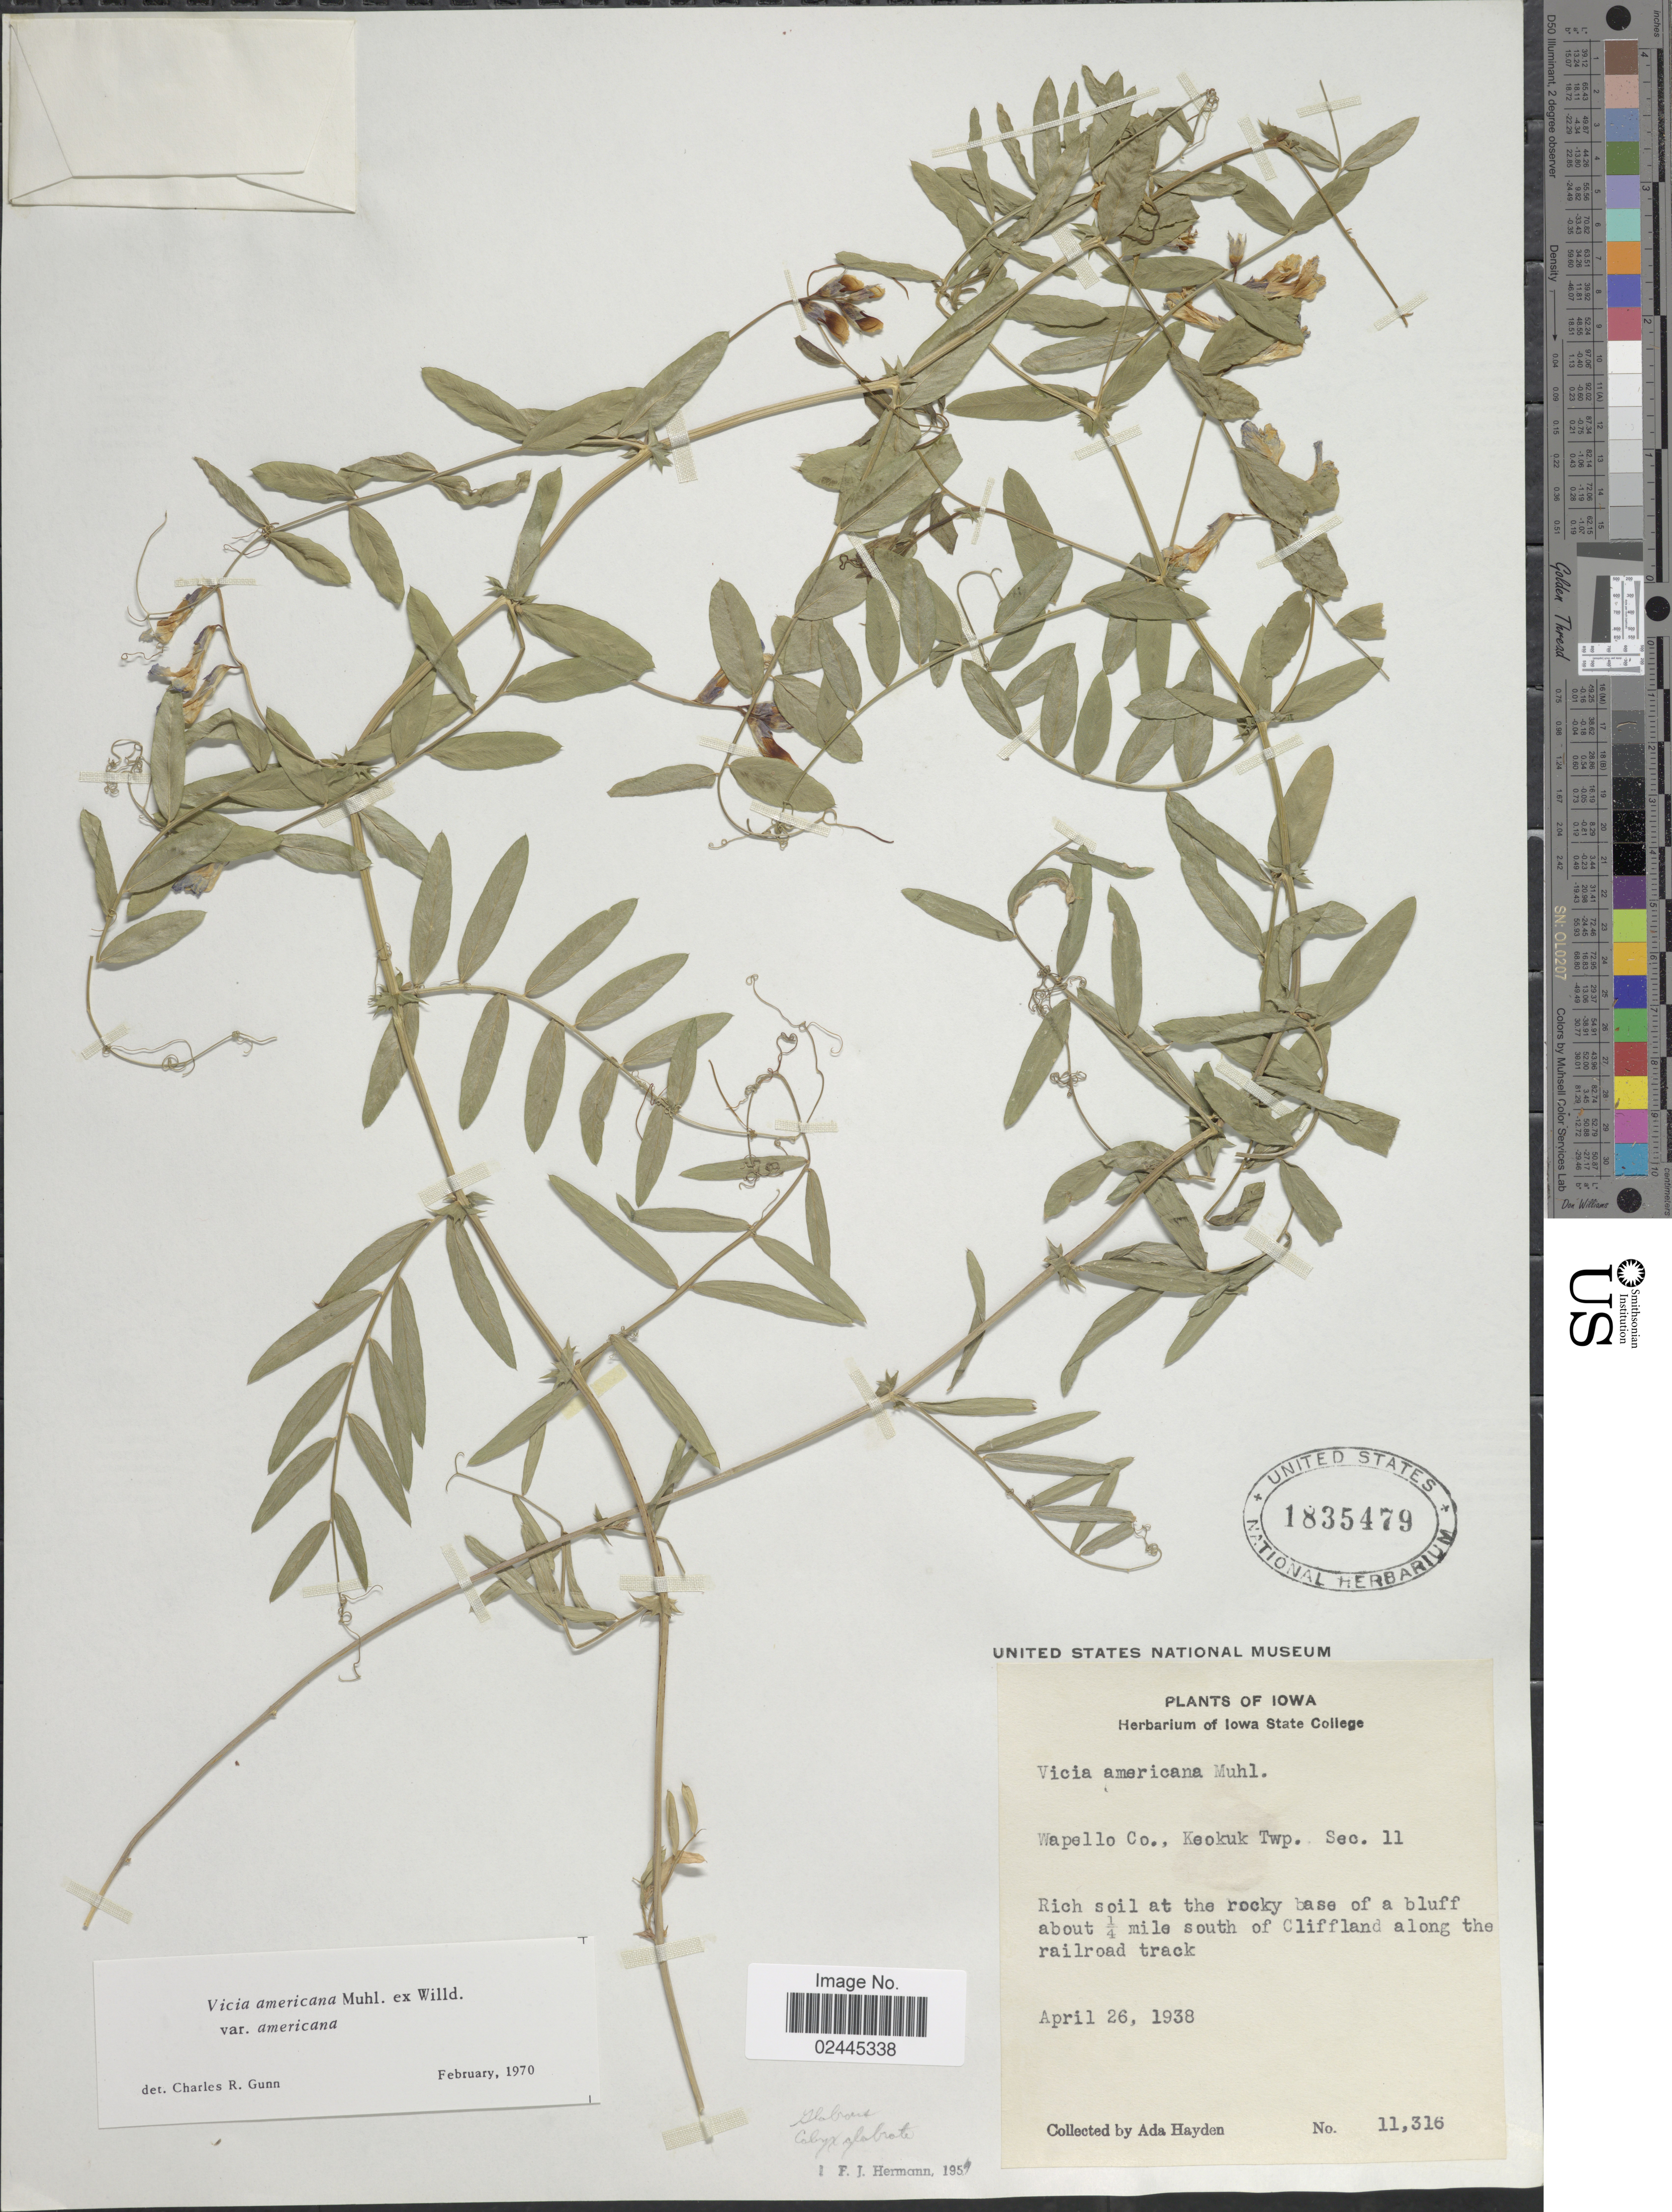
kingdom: Plantae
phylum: Tracheophyta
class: Magnoliopsida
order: Fabales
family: Fabaceae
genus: Vicia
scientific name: Vicia americana var. americana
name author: Muhl. ex Willd.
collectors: Ada Hayden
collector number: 11316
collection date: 1938-04-26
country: United States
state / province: Iowa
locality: Wapello Co., Keokuk Twp. Sec. 11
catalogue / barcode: US 1835479